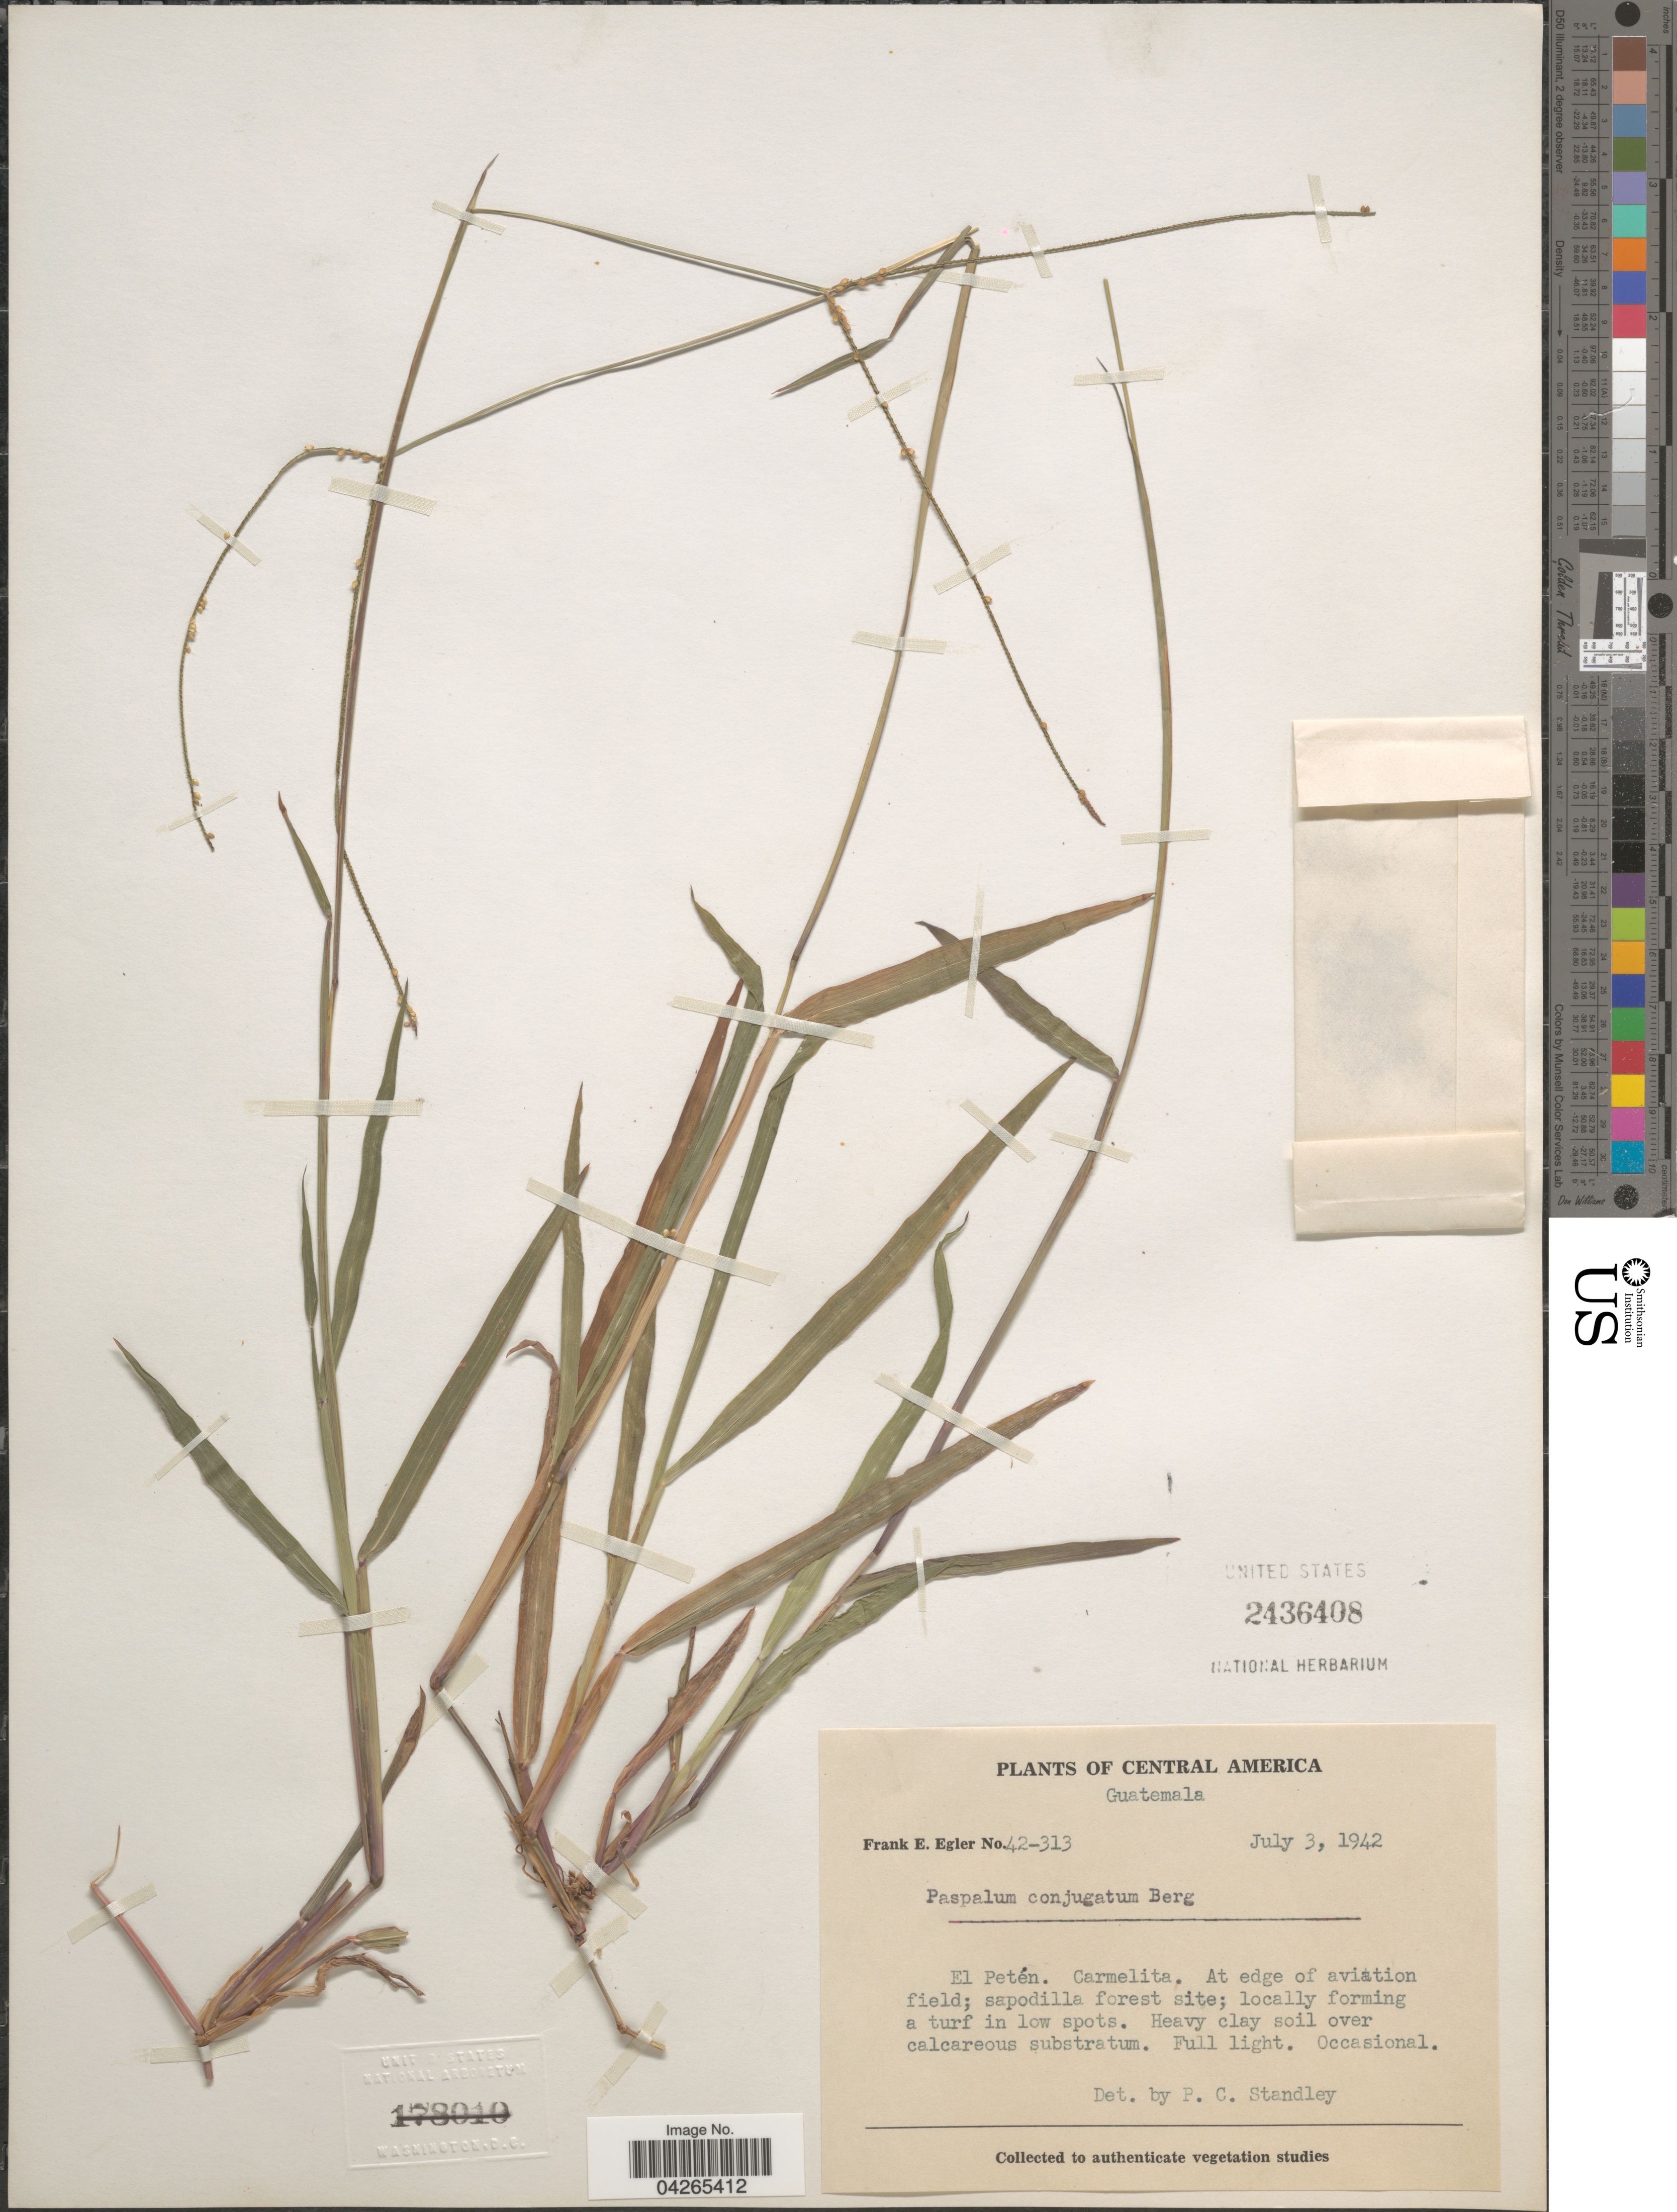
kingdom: Plantae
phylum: Tracheophyta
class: Liliopsida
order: Poales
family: Poaceae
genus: Paspalum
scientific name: Paspalum conjugatum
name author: P.J. Bergius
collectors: F. Egler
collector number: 42-313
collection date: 1942-07-03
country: Guatemala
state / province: El Peten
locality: Carmelita.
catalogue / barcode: US 2436408